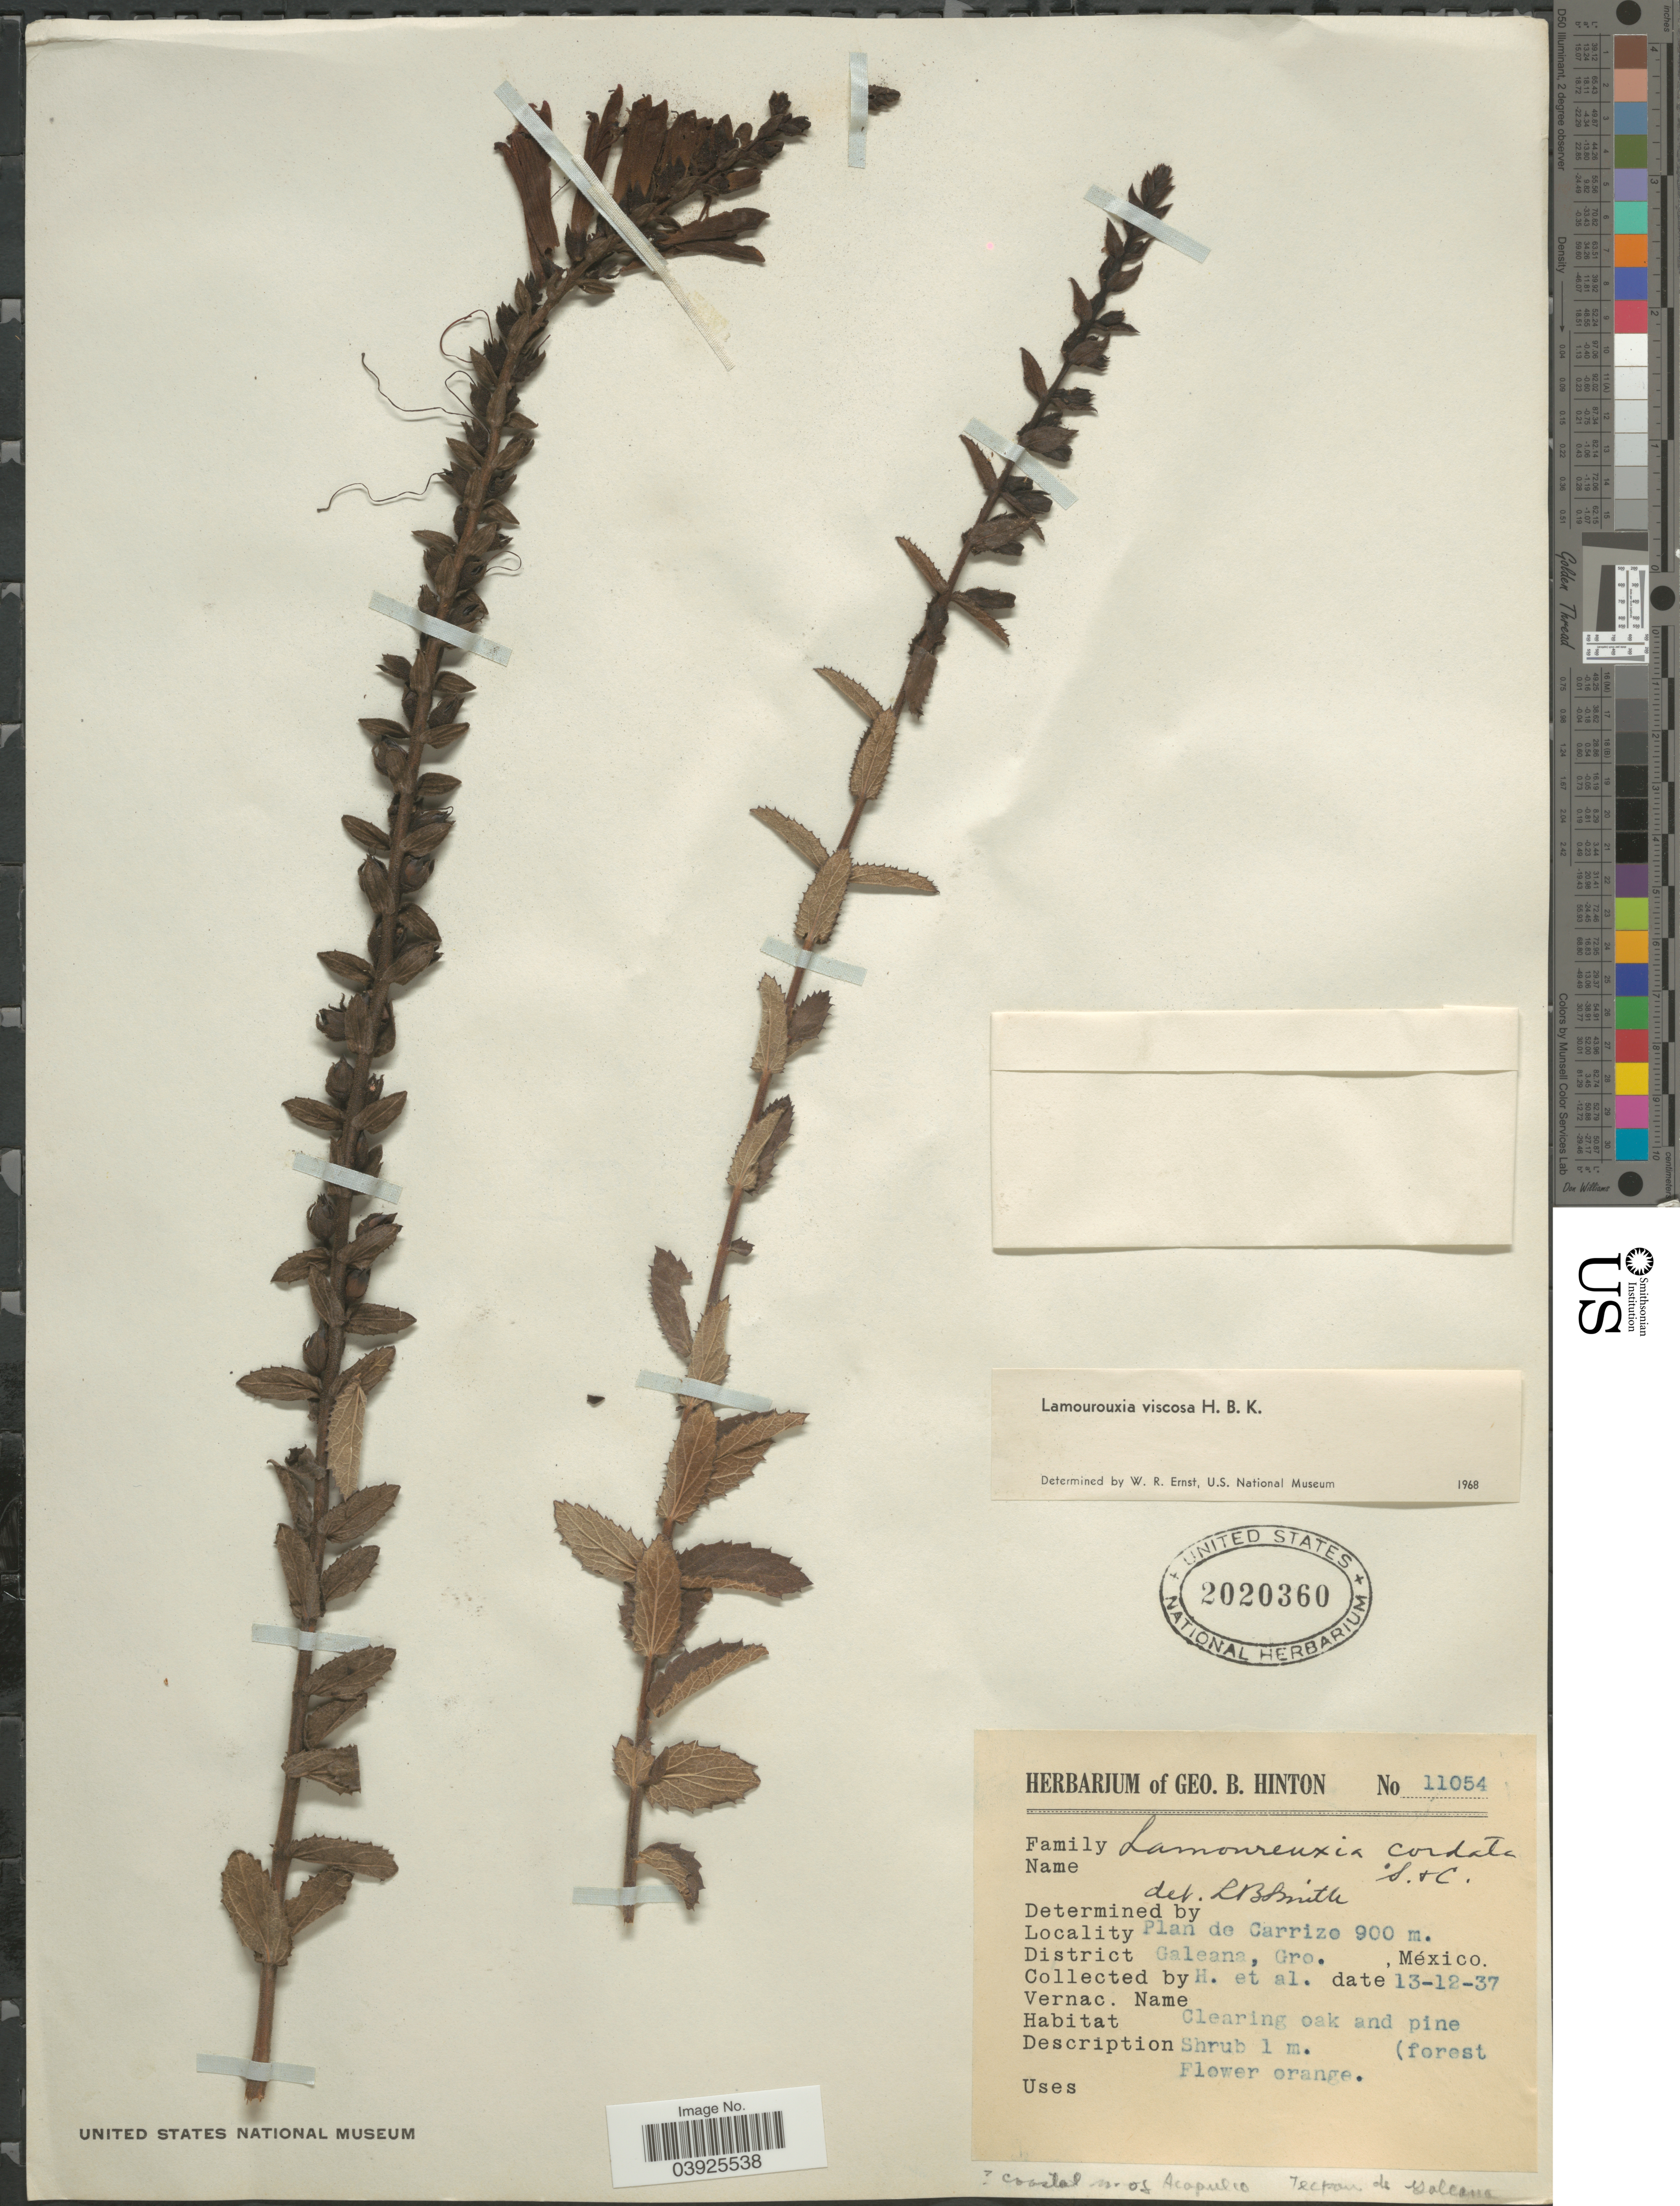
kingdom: Plantae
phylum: Tracheophyta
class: Magnoliopsida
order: Lamiales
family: Orobanchaceae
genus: Lamourouxia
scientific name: Lamourouxia viscosa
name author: Kunth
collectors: G. B. Hinton & et al.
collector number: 11054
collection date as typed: Transcribed d/m/y: 13/12/37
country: Mexico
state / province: Guerrero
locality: Plan de Carrizo. Galeane.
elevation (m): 900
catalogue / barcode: US 2020360